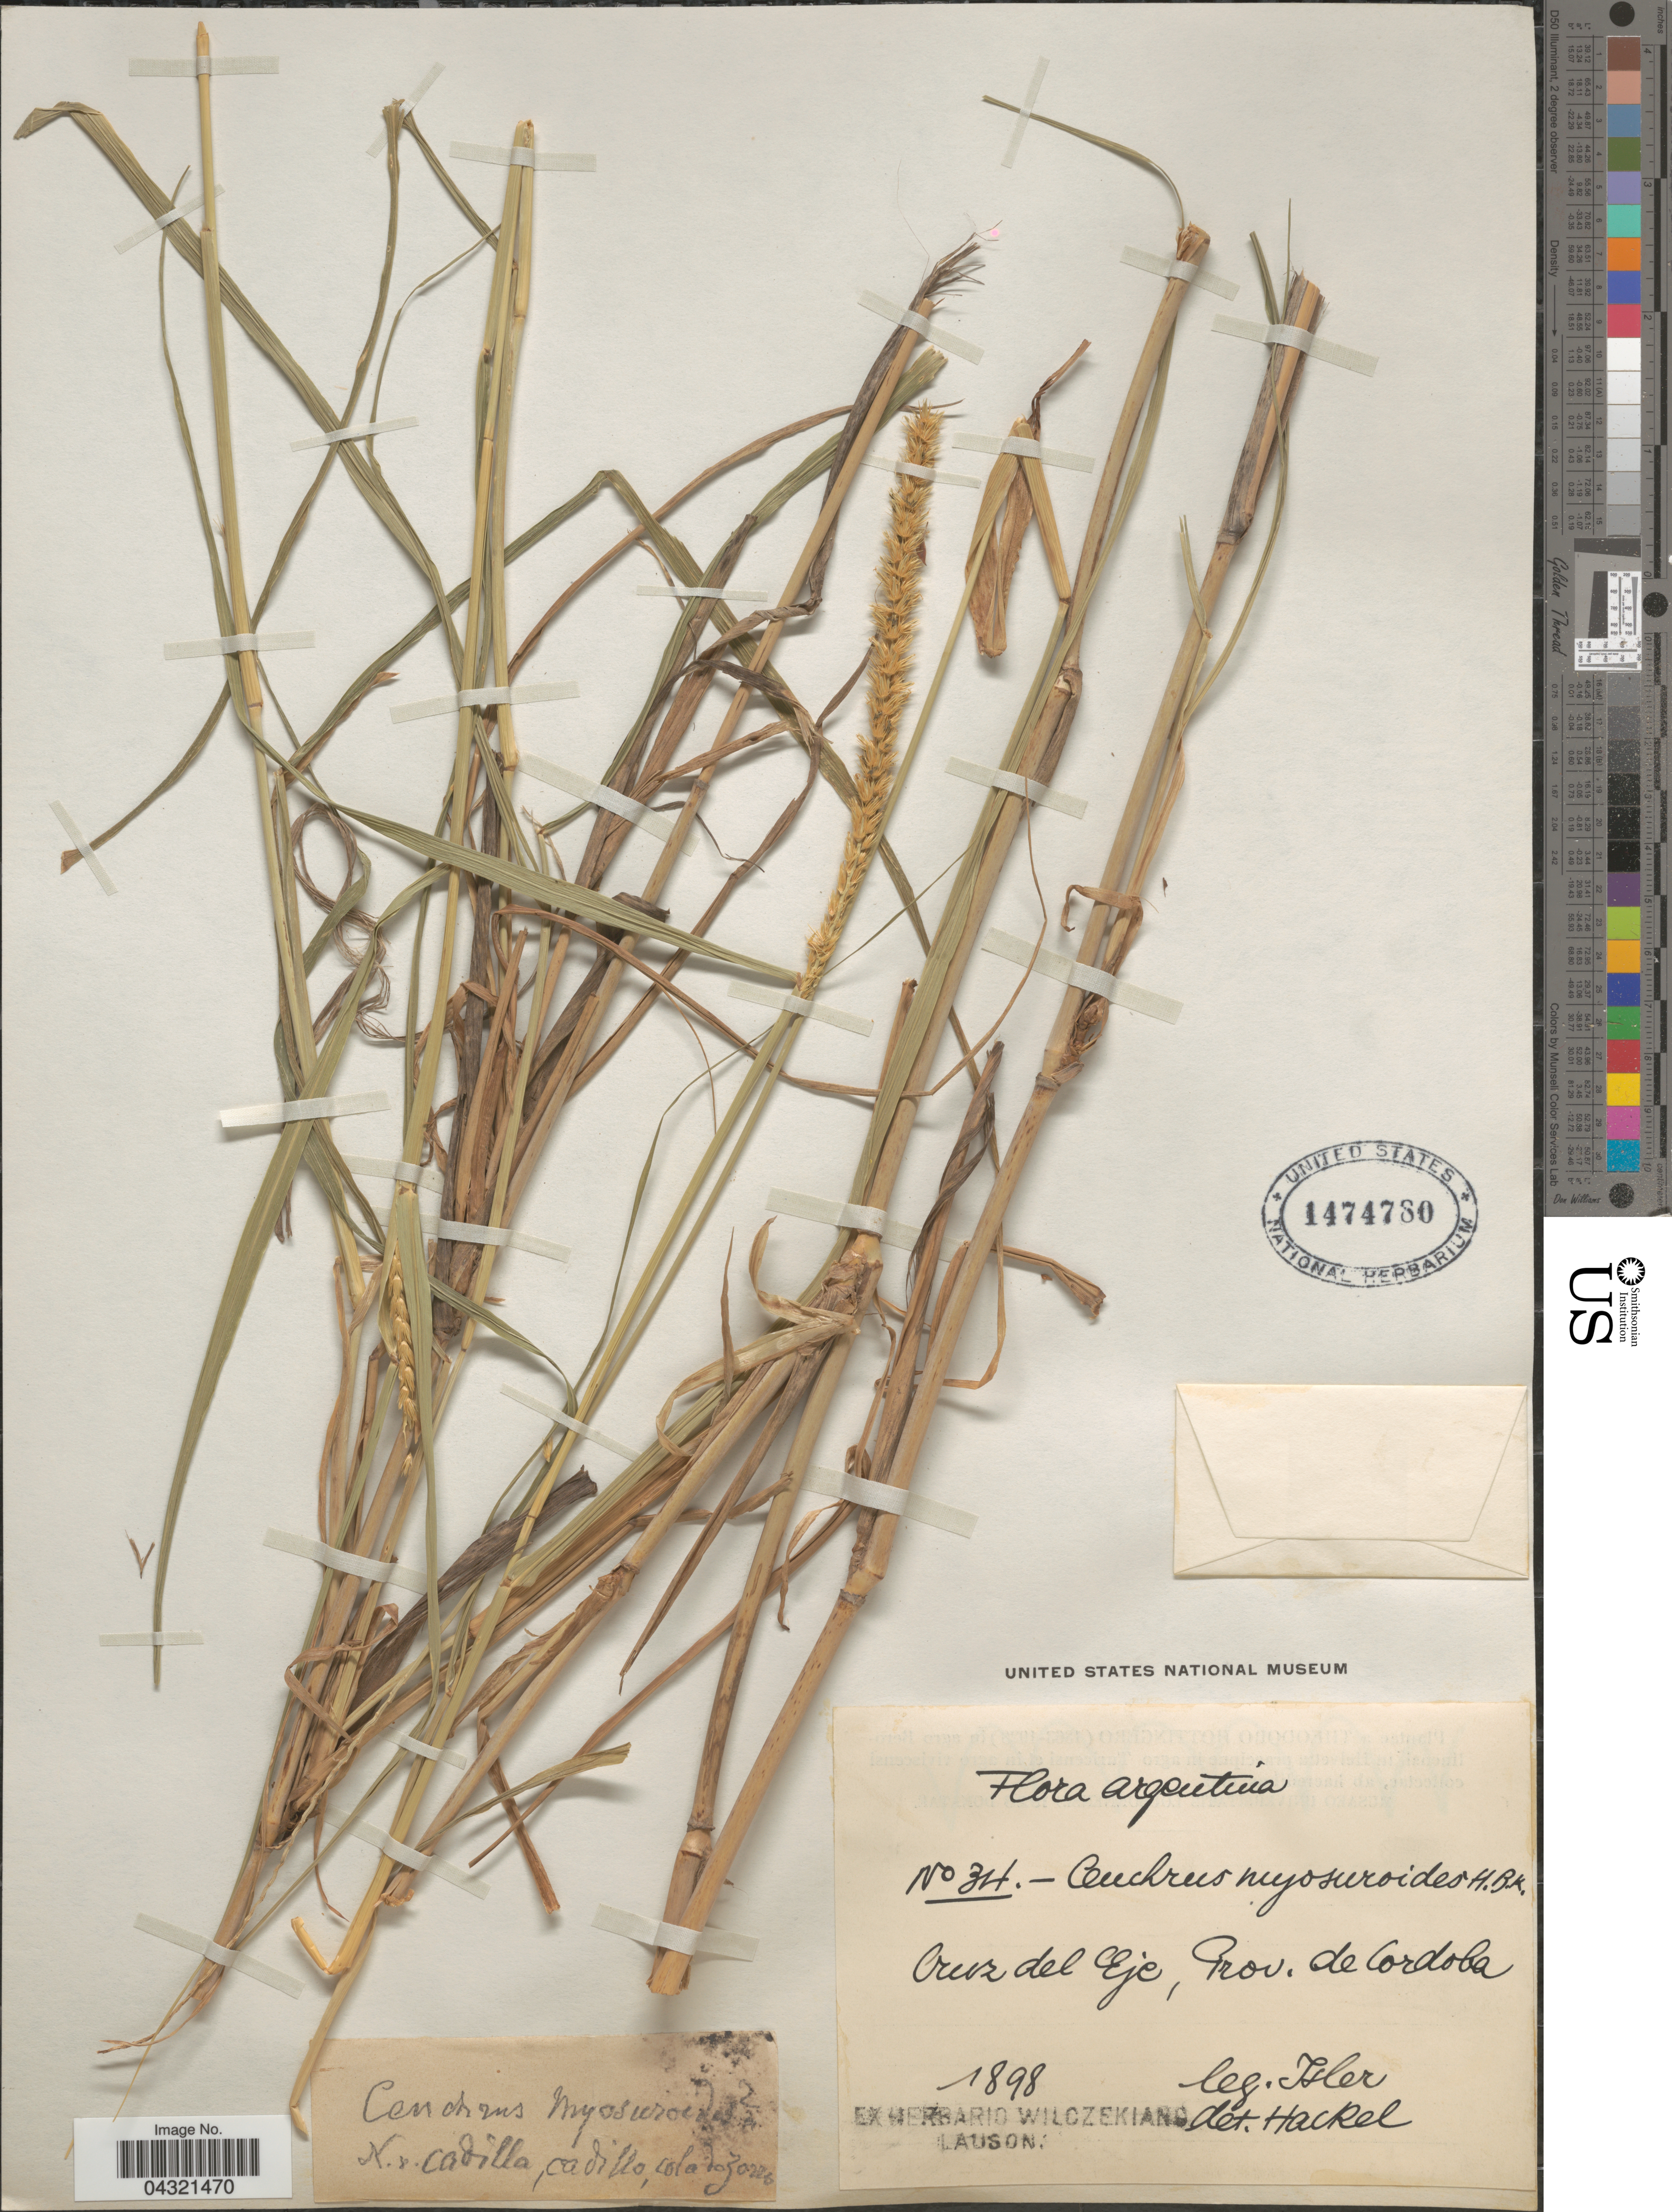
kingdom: Plantae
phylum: Tracheophyta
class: Liliopsida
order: Poales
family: Poaceae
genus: Cenchrus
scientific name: Cenchrus myosuroides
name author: Kunth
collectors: -. Isler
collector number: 34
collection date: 1898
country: Argentina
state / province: Cordoba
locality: Cruz del Eje.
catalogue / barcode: US 1474780